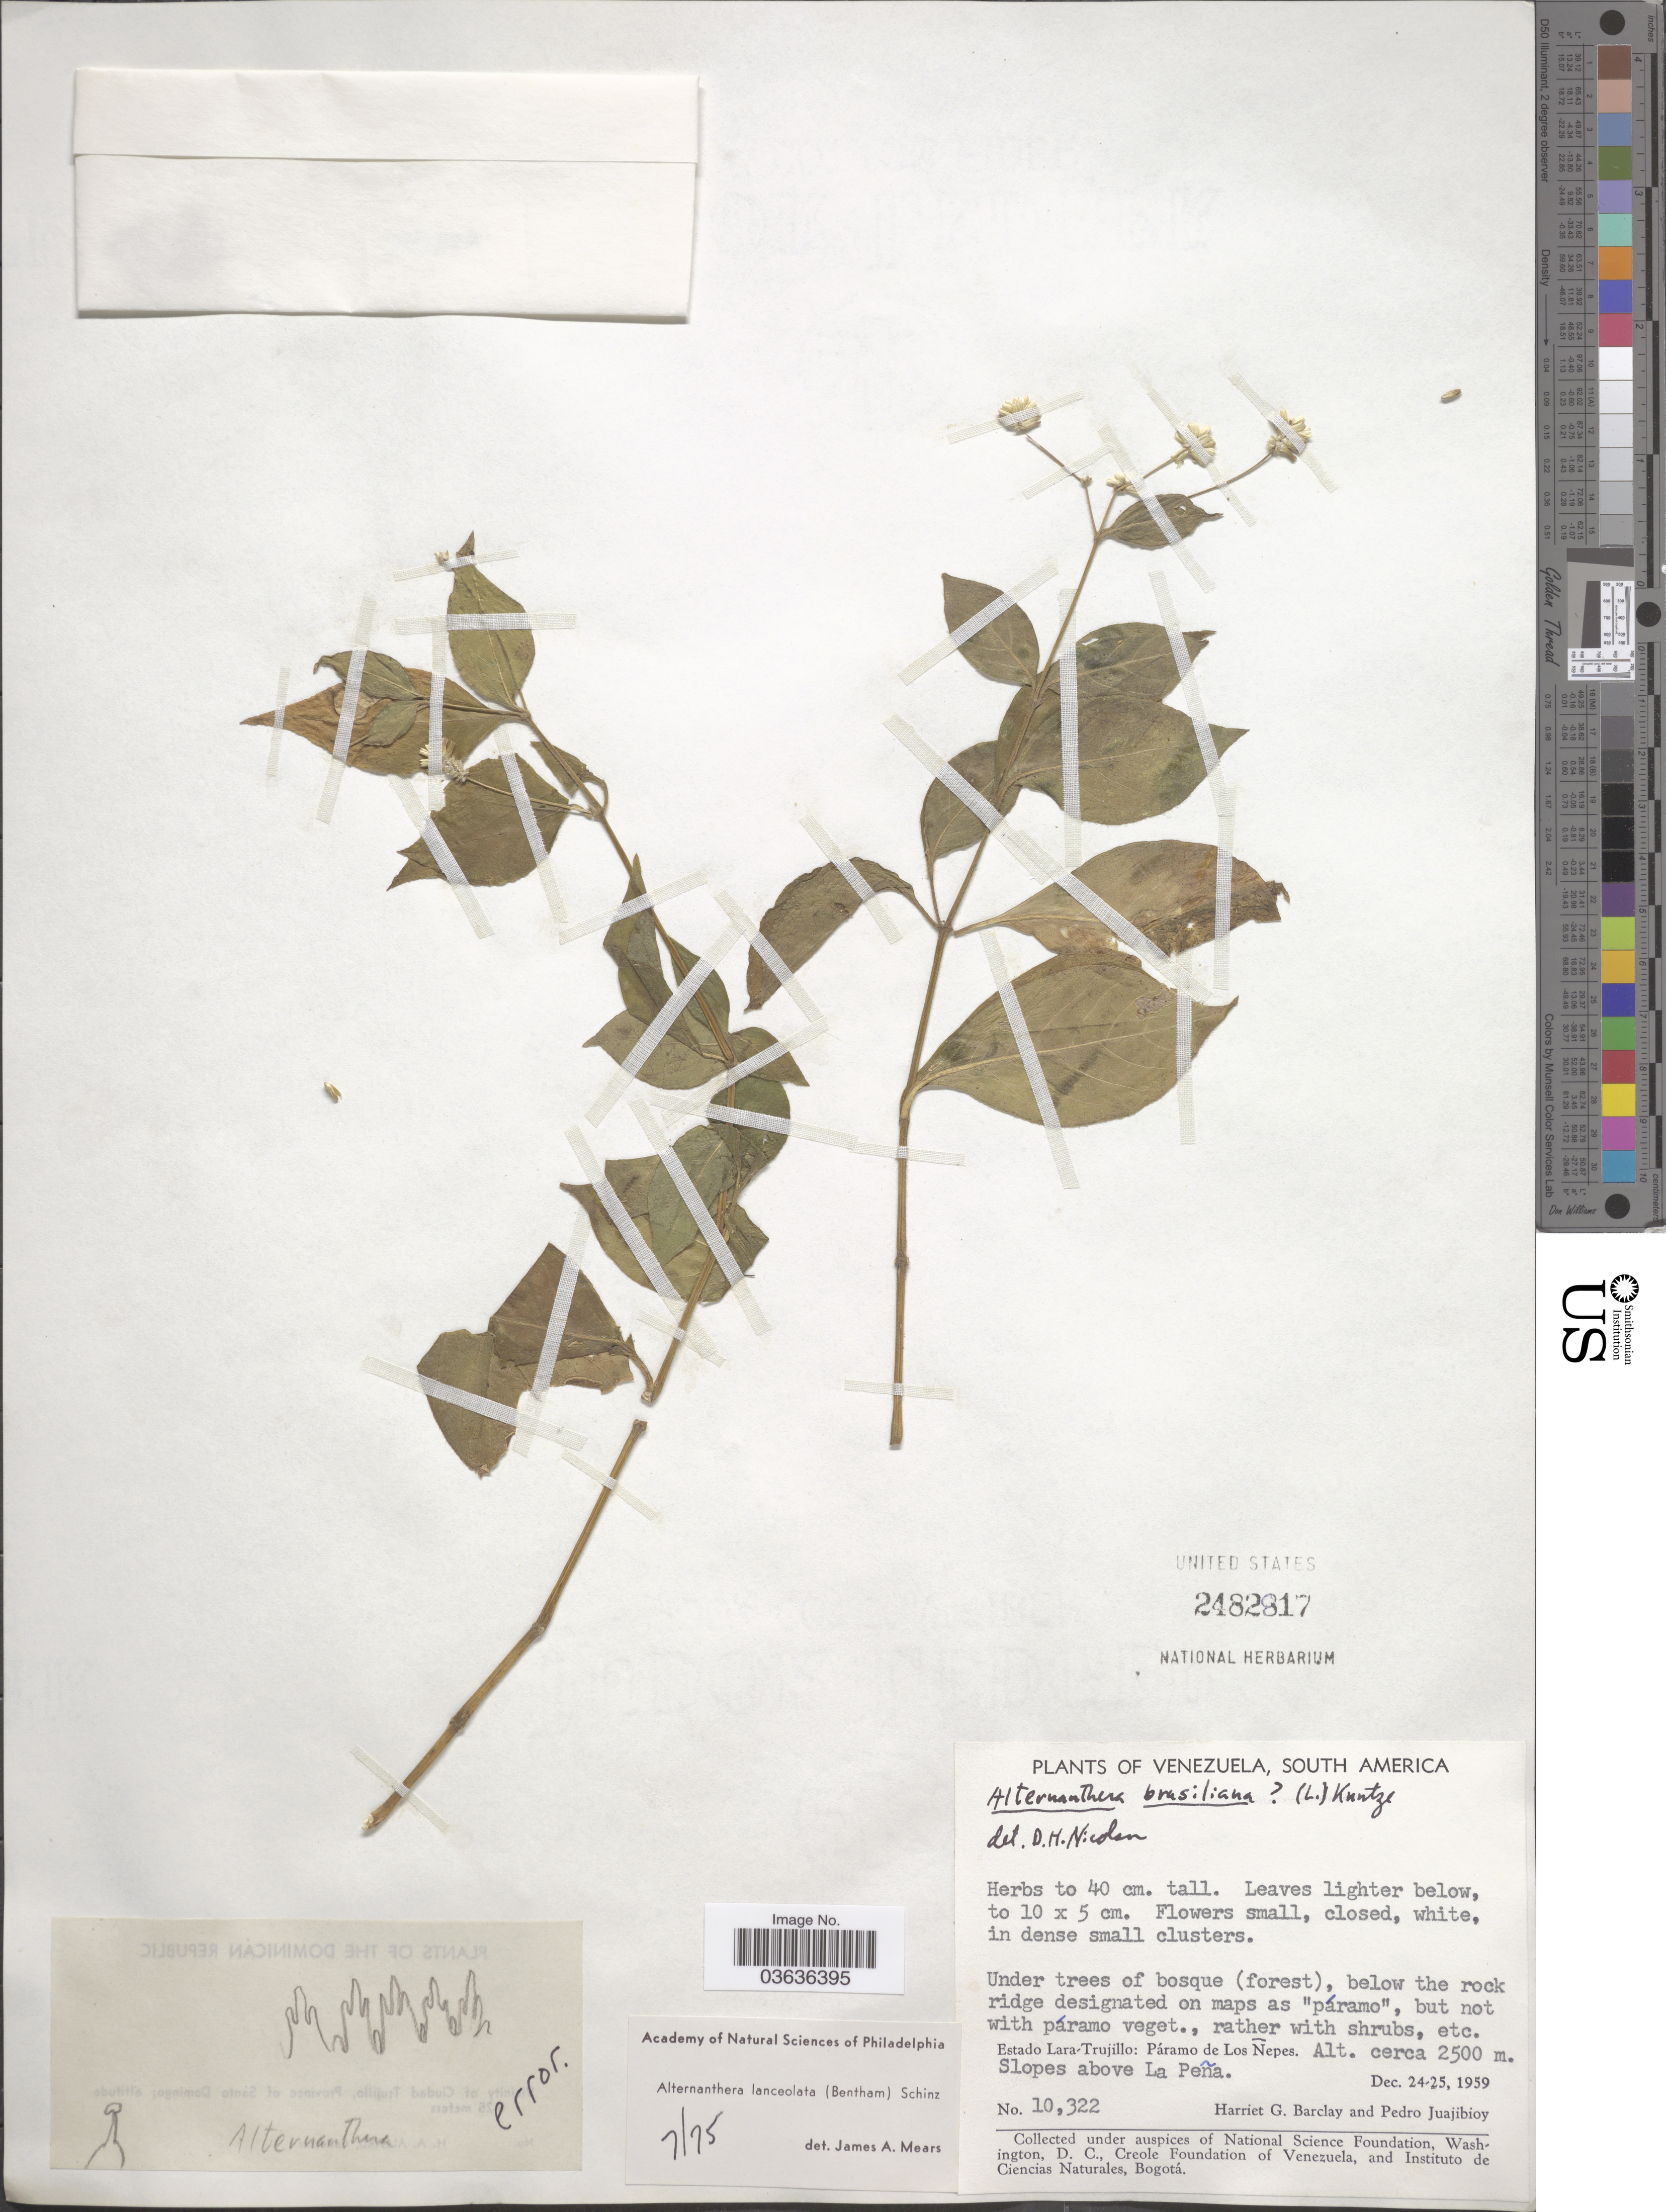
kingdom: Plantae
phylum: Tracheophyta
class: Magnoliopsida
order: Caryophyllales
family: Amaranthaceae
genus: Alternanthera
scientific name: Alternanthera lanceolata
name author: (Benth.) Schinz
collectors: H. G. Barclay & P. Juajibioy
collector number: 10322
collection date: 1959-12-24/1959-12-25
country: Venezuela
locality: Estado Lara-Trujillo: Páramo de Los Nepes. Slopes above La Peña.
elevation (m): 2500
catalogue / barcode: US 2482817